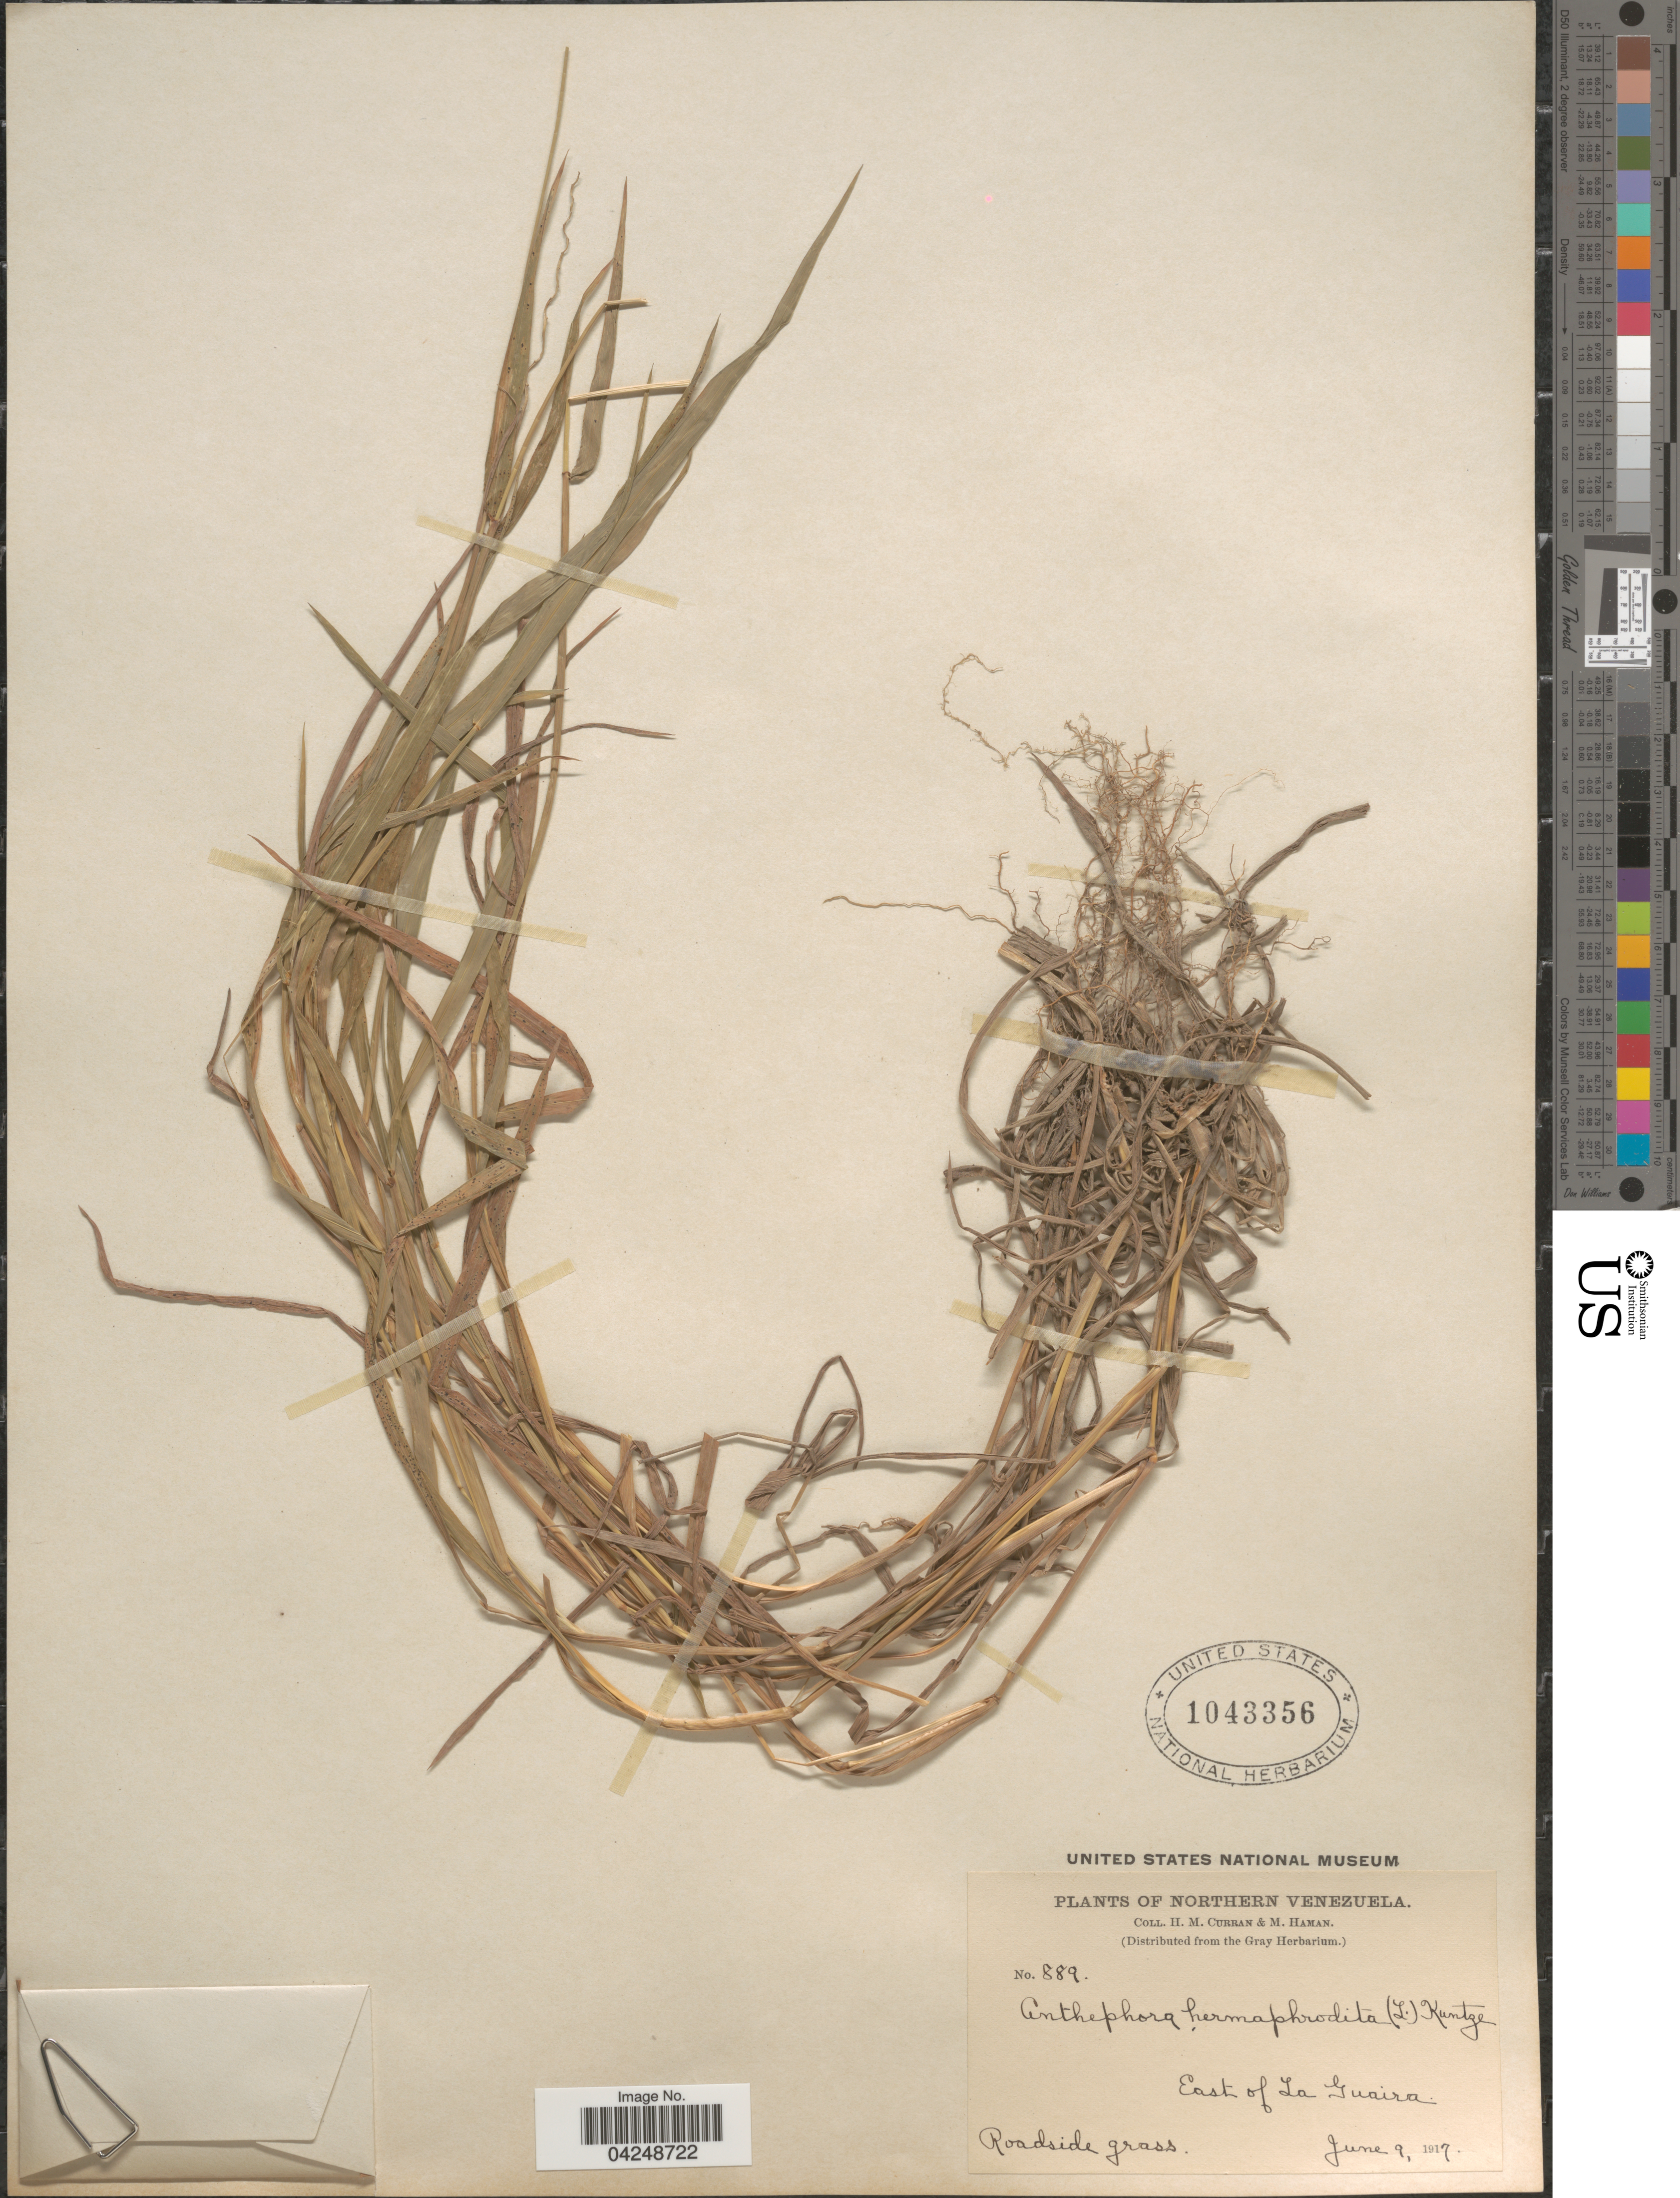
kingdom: Plantae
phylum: Tracheophyta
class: Liliopsida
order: Poales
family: Poaceae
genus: Anthephora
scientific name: Anthephora hermaphrodita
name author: (L.) Kuntze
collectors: H. M. Curran & M. Haman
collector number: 889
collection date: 1917-06-09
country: Venezuela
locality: Northern Venezuela. East of La Guaira. Roadside grass.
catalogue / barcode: US 1043356